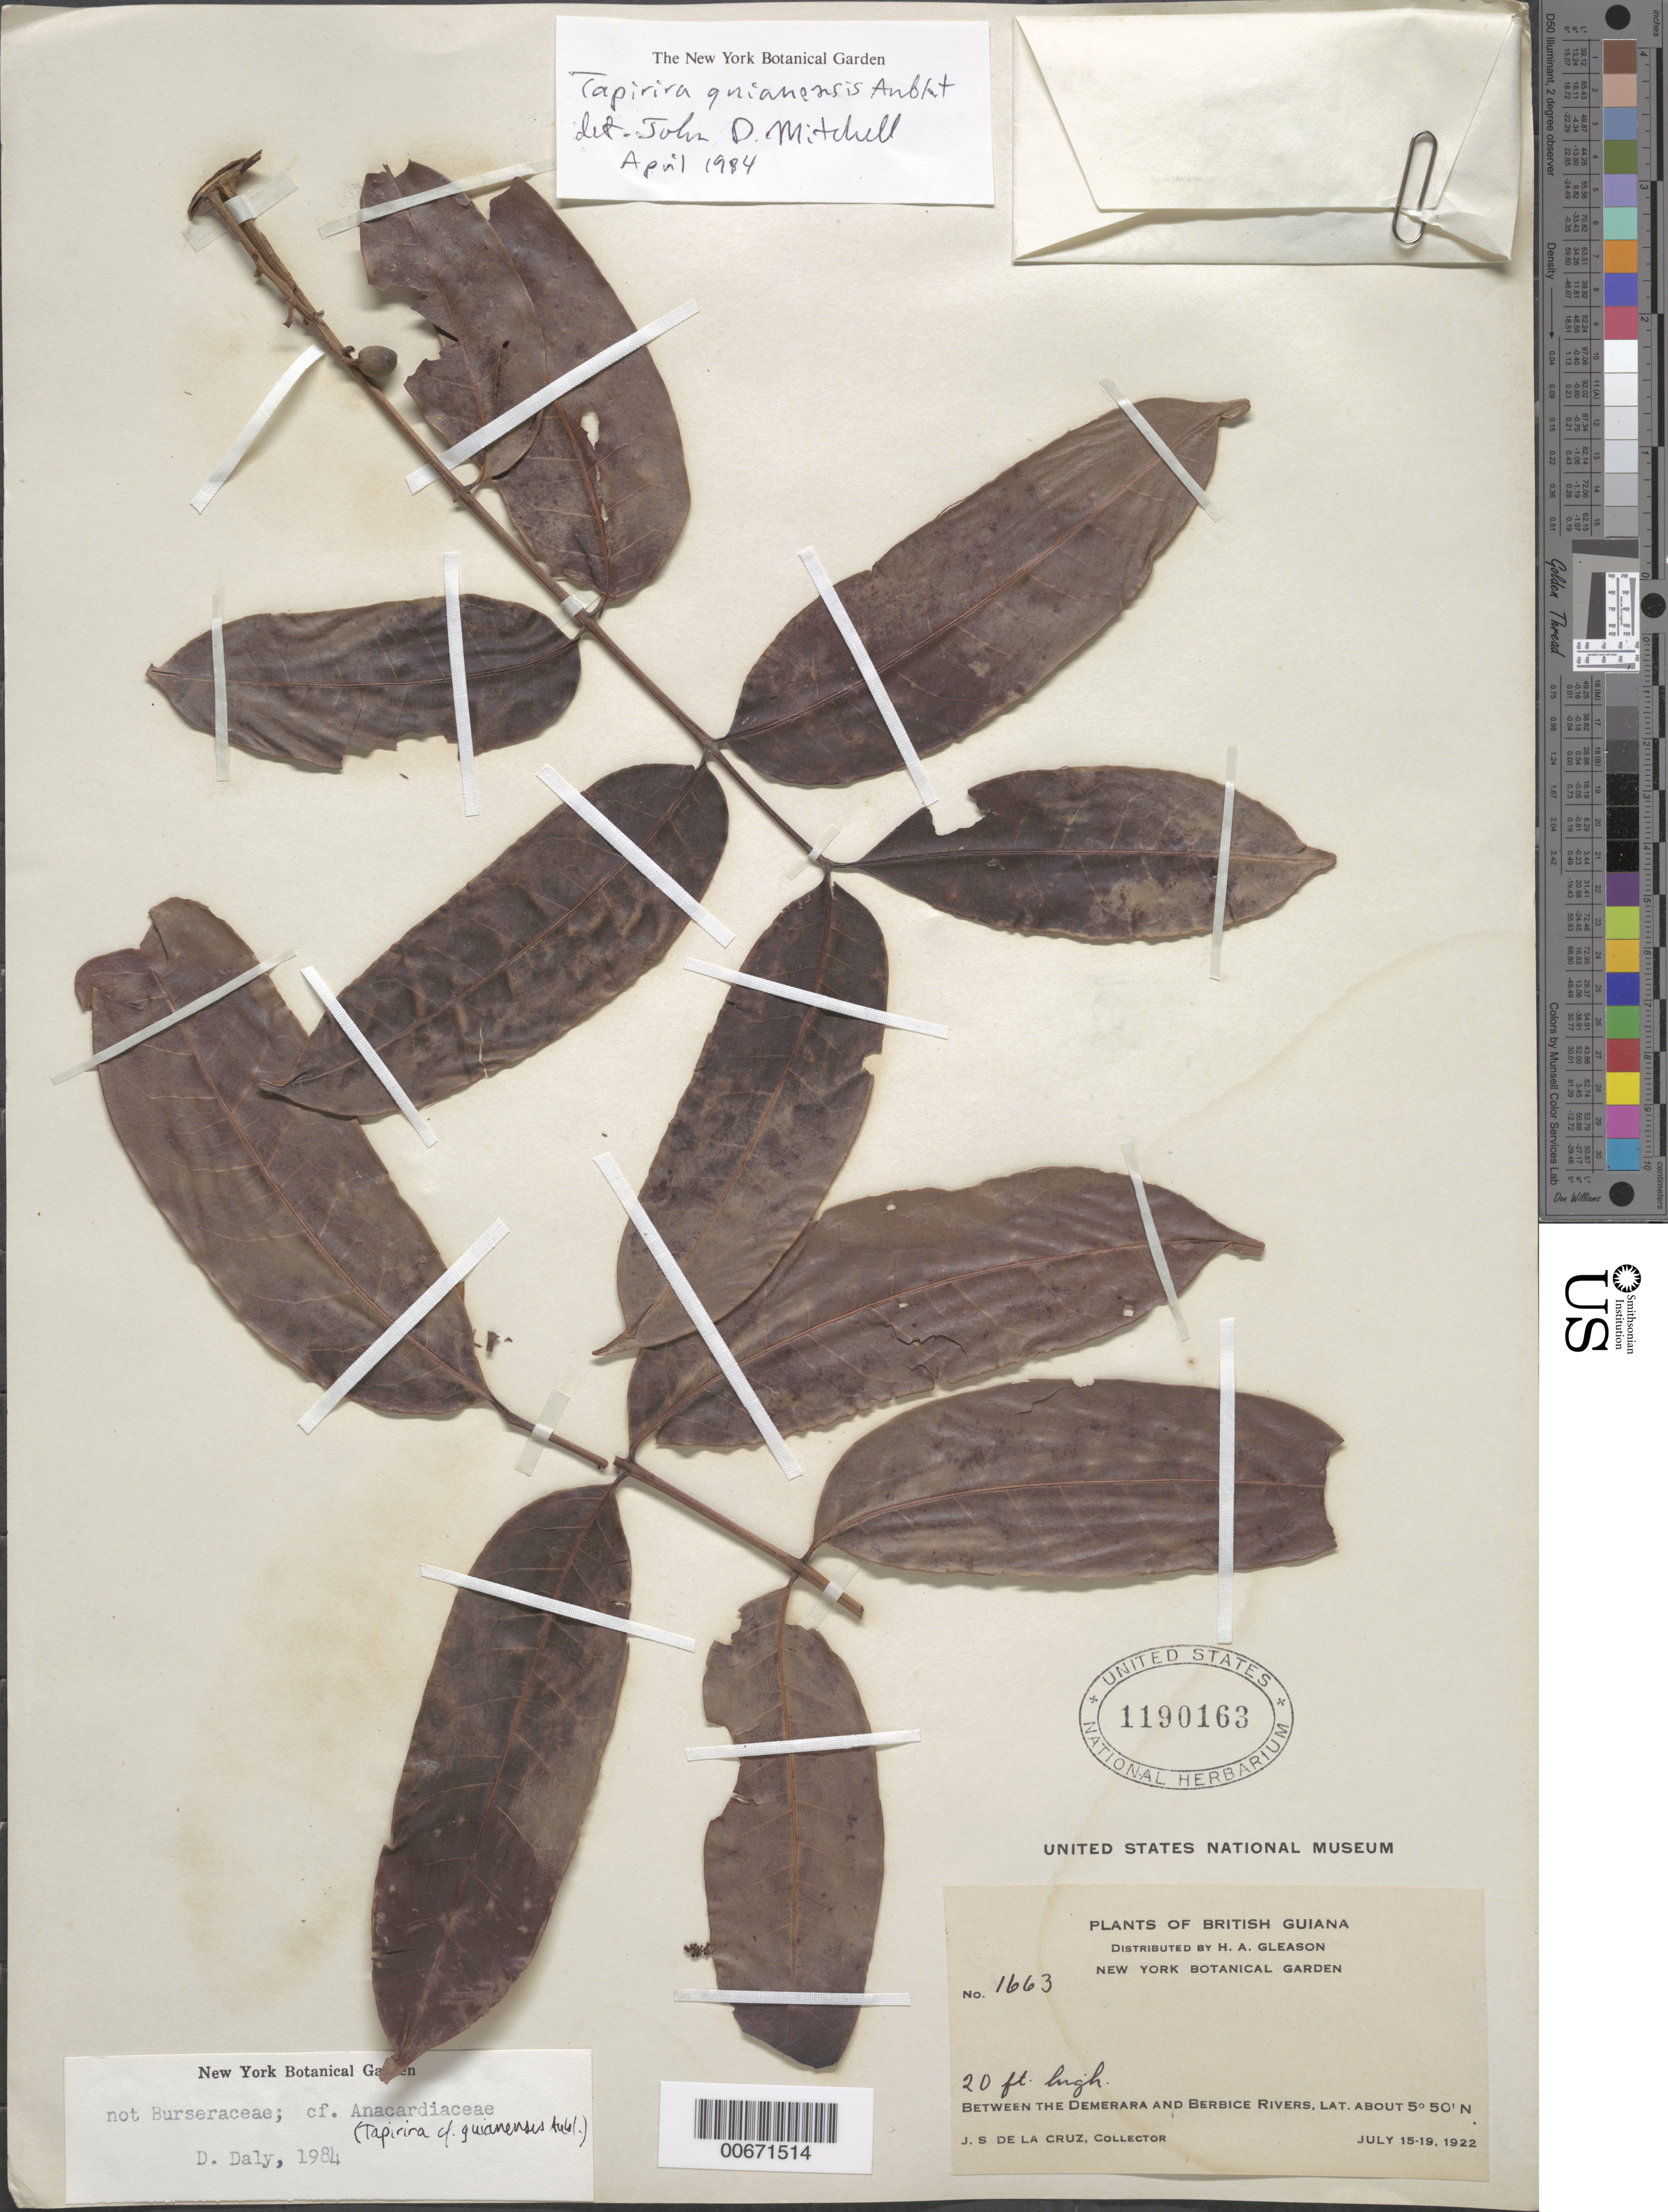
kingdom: Plantae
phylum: Tracheophyta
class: Magnoliopsida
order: Sapindales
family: Anacardiaceae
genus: Tapirira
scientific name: Tapirira guianensis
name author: Aubl.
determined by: Daly, D. C.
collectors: J. S. de la Cruz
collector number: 1663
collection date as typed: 15-Jul-22 to 19-Jul-22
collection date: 1922-07-15/1922-07-19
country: Guyana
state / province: U. Demerara-Berbice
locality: Demerara River to the Berbice River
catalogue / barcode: US 1190163